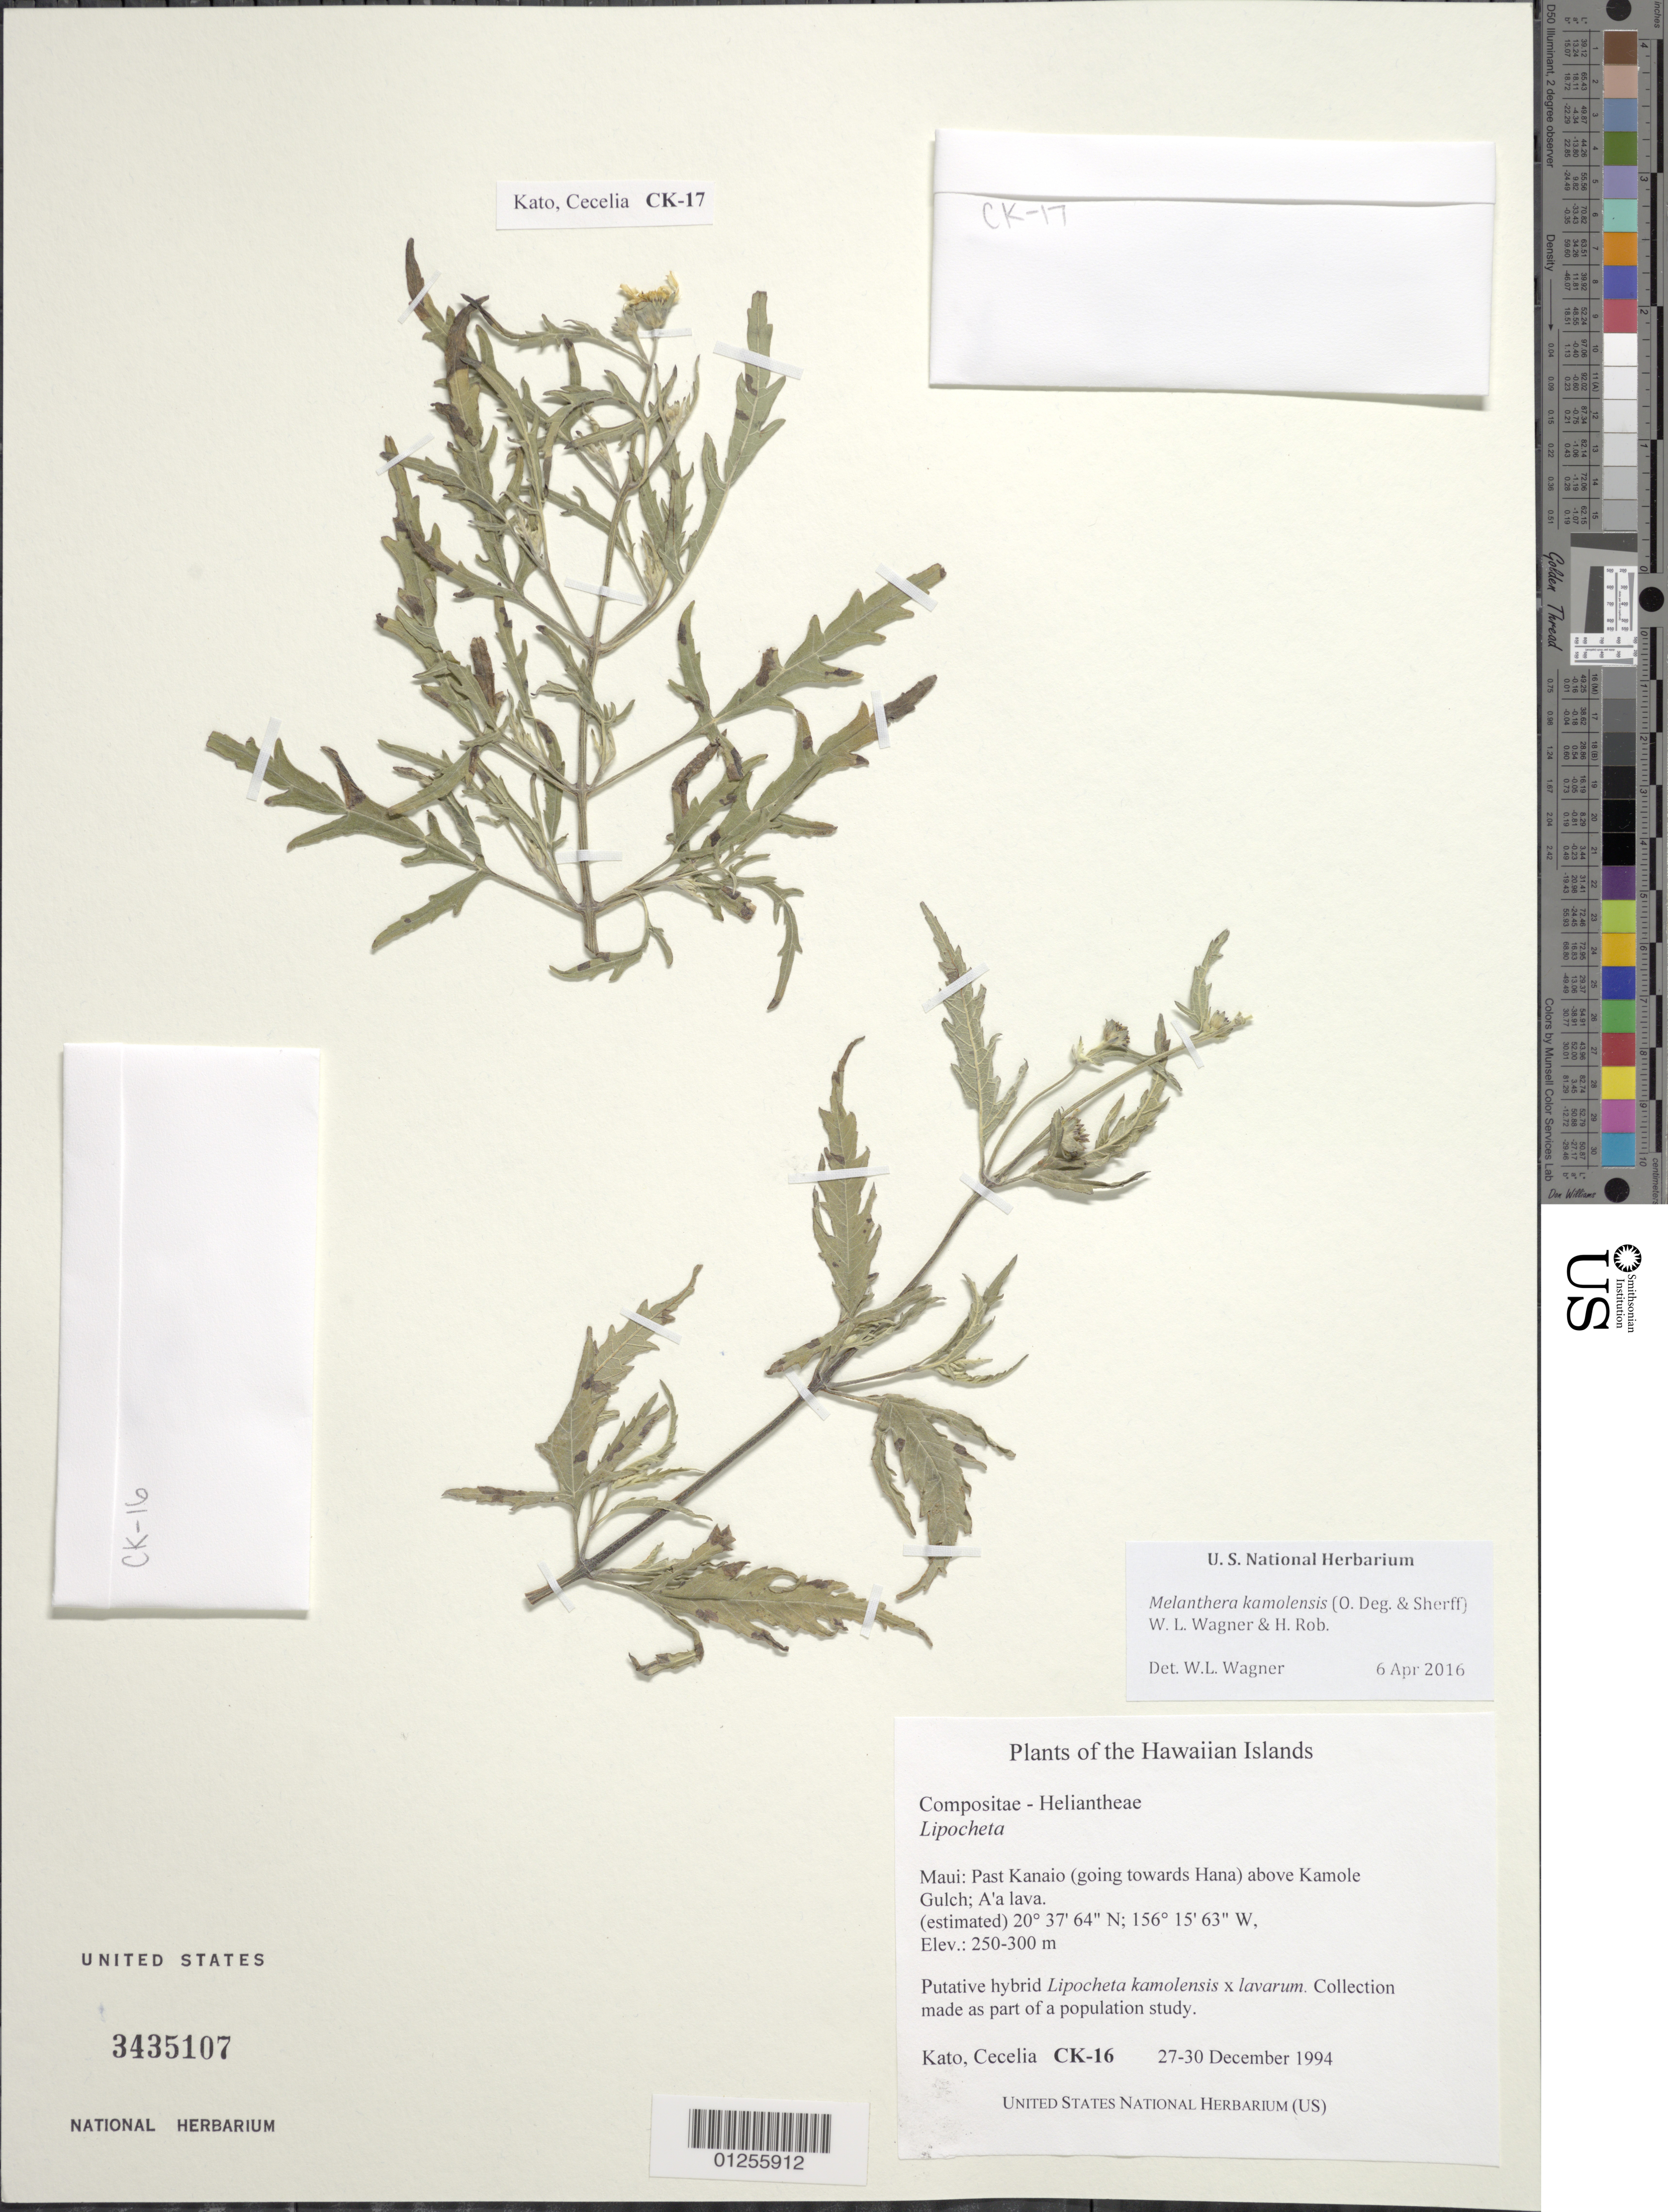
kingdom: Plantae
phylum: Tracheophyta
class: Magnoliopsida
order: Asterales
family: Asteraceae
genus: Wollastonia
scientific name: Wollastonia kamolensis x W. lavarum (Gaudich.) Orchard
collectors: C. Kato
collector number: CK-16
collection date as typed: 27 - 30 Dec 1994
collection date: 1994-12-27/1994-12-30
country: United States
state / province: Hawaii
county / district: Maui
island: Maui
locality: Past Kanaio (going towards Hana) above Kamole Gulch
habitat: A'a lava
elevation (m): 250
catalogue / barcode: US 3435107